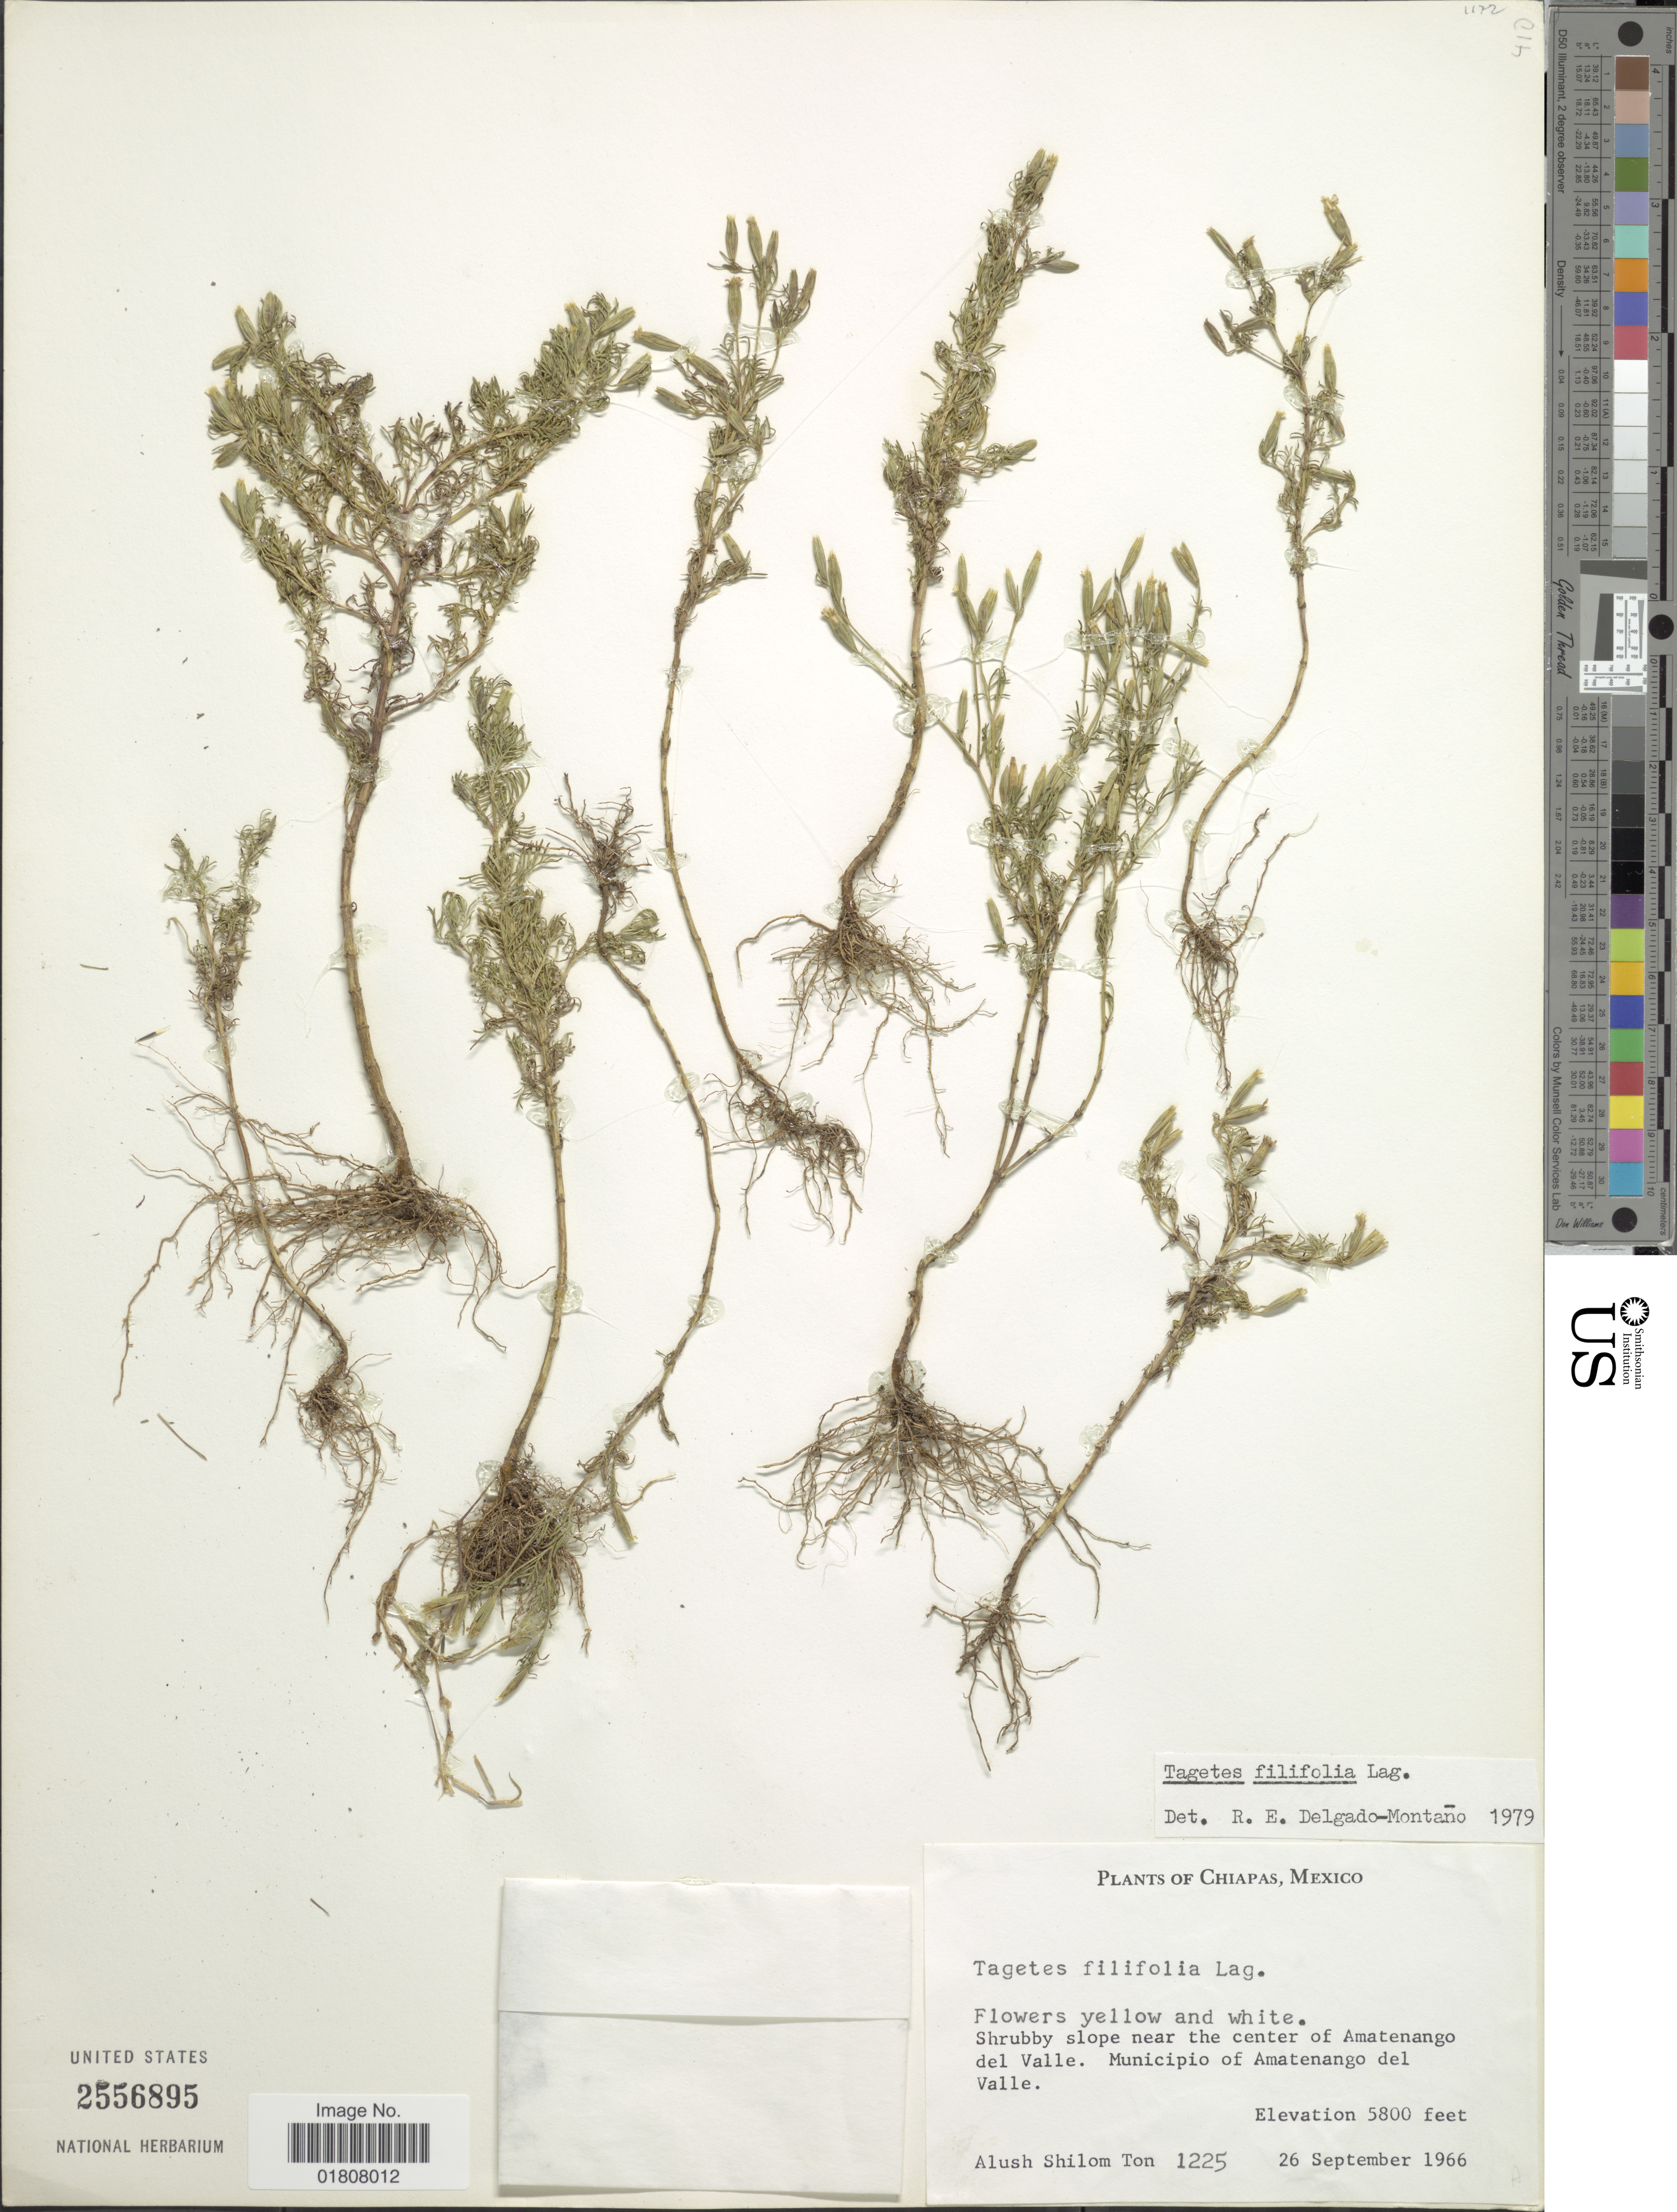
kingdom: Plantae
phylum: Tracheophyta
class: Magnoliopsida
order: Asterales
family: Asteraceae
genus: Tagetes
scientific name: Tagetes filifolia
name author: Lag.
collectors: A. M. Ton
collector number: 1225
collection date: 1966-09-26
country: Mexico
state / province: Chiapas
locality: Near the center of Amatenango del Valle, Municipio of Amatenango del Valle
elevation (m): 1768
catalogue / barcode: US 2556895